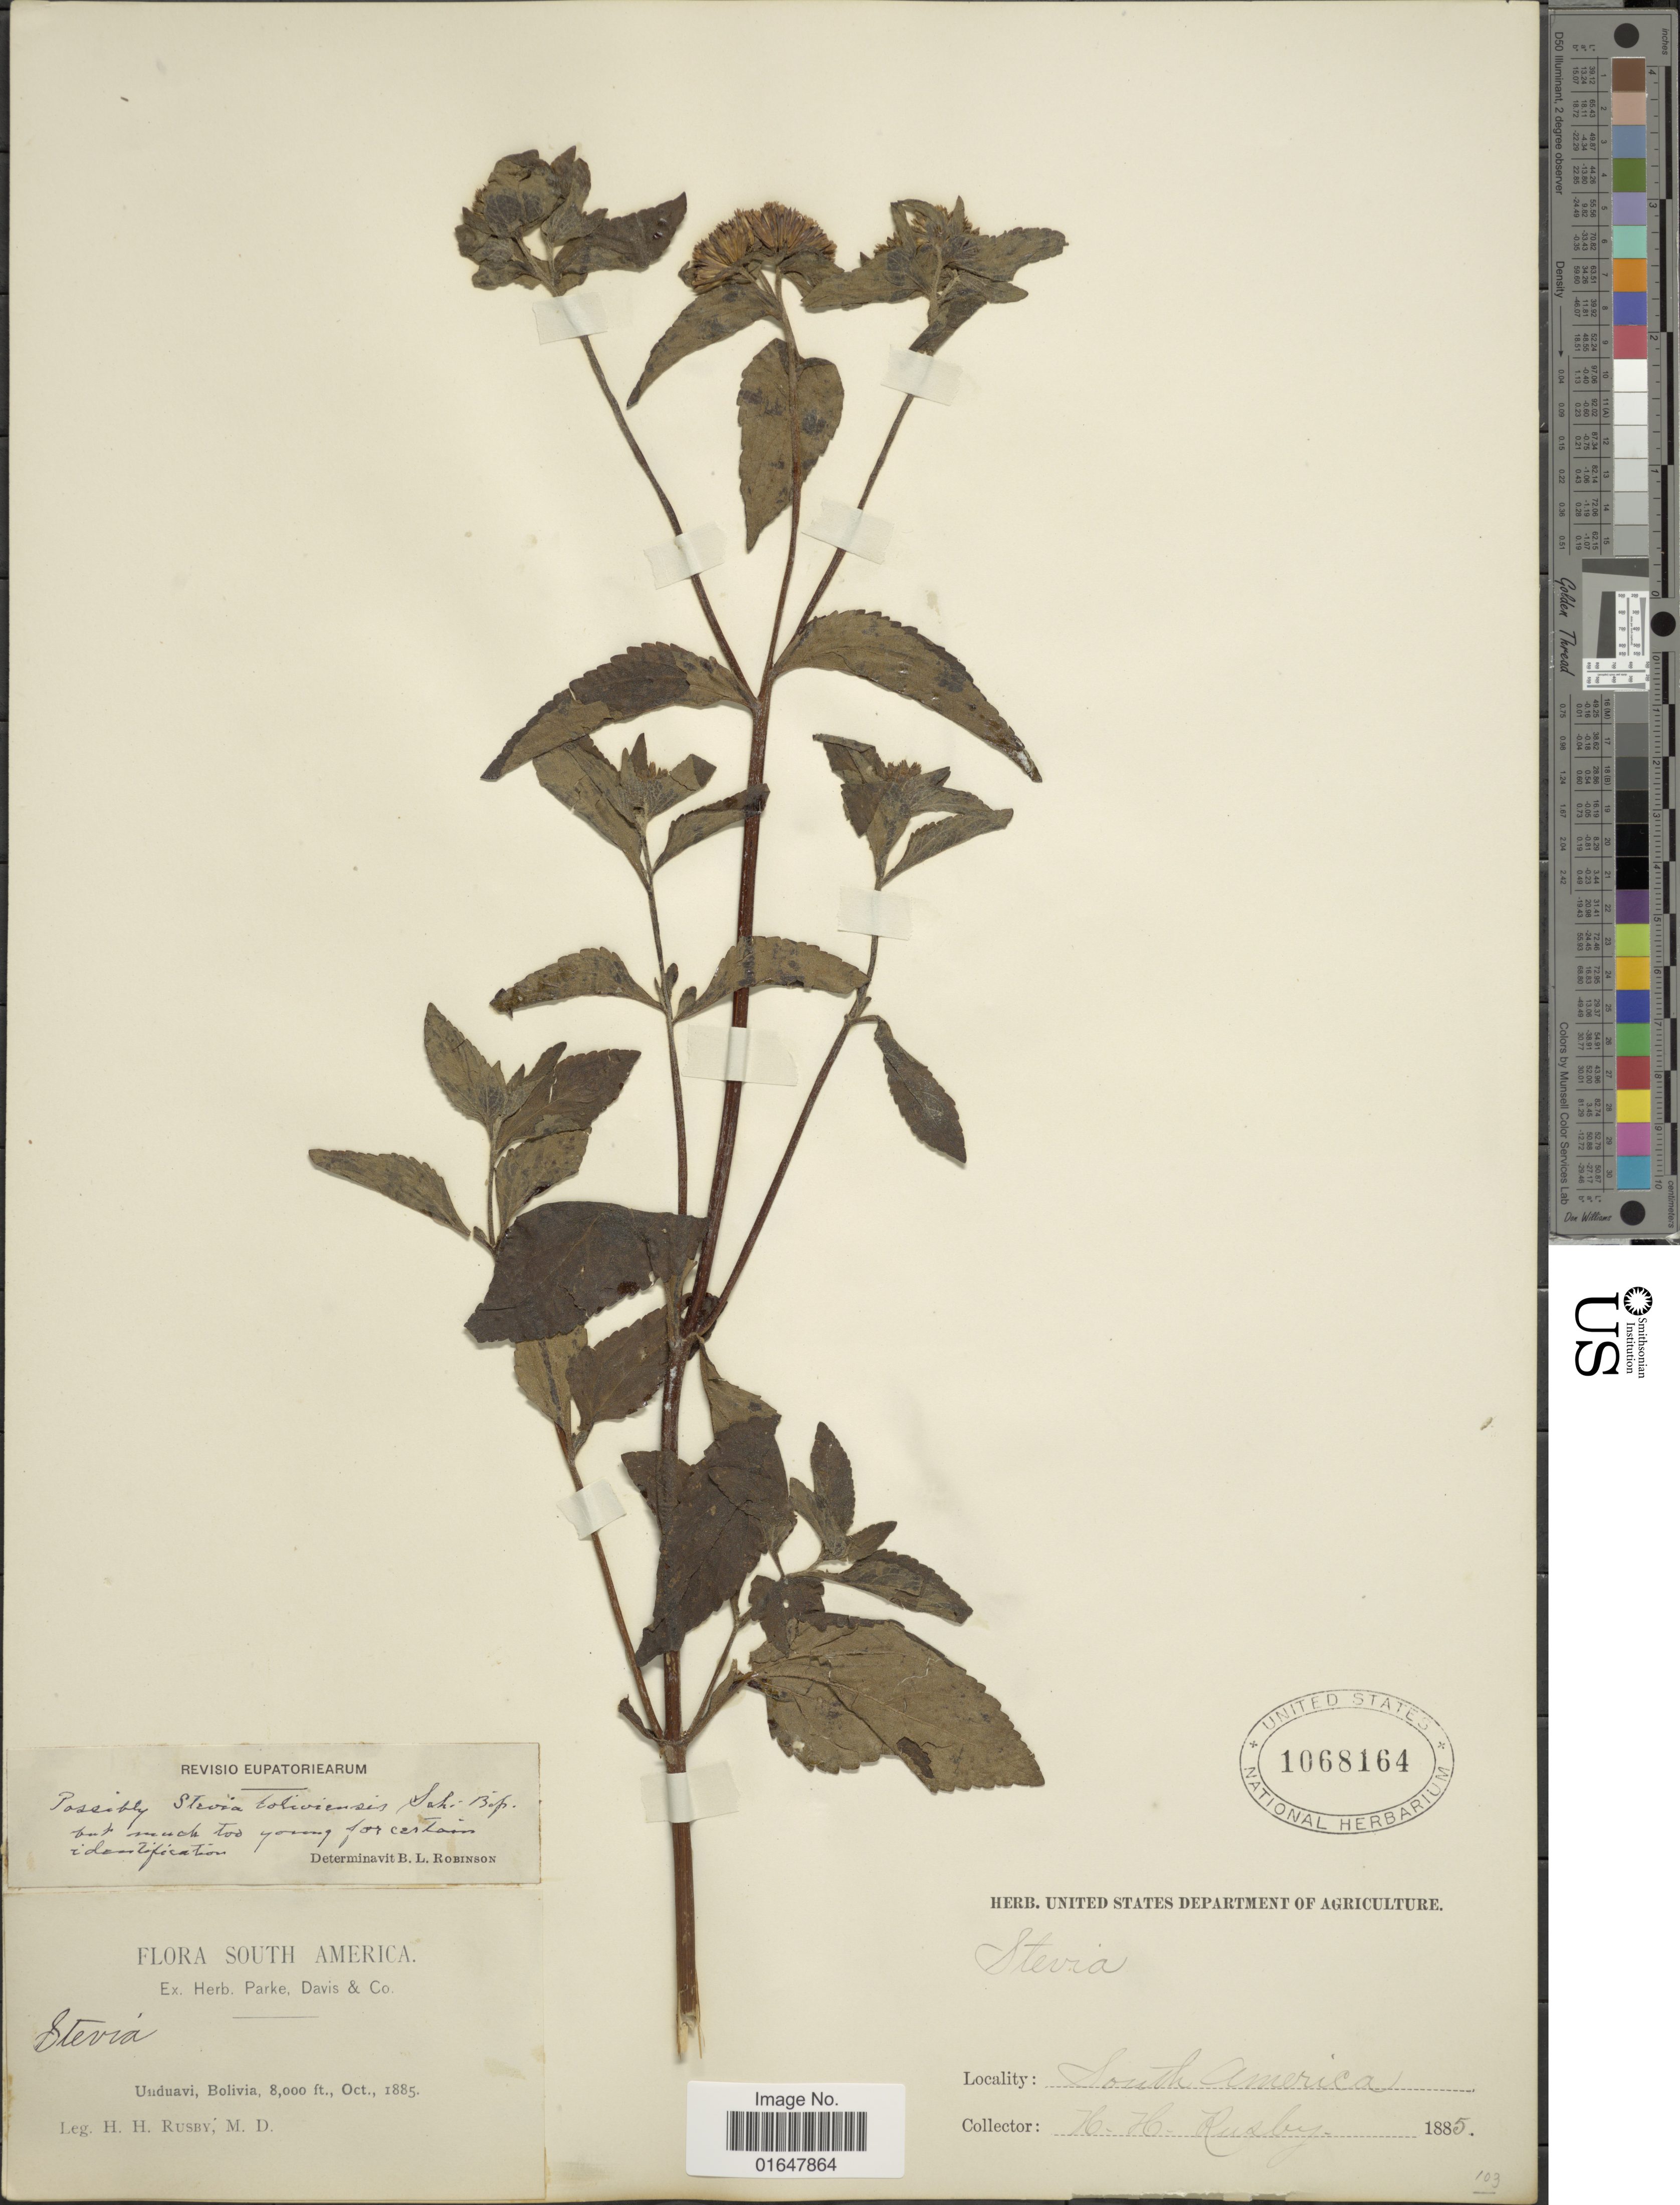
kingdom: Plantae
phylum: Tracheophyta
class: Magnoliopsida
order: Asterales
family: Asteraceae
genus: Stevia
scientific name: Stevia boliviensis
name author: Sch. Bip. ex Rusby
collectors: H. H. Rusby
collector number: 103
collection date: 1885-10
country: Bolivia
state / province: La Paz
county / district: Nor Yungas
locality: Unduavi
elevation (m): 2438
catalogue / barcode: US 1068164